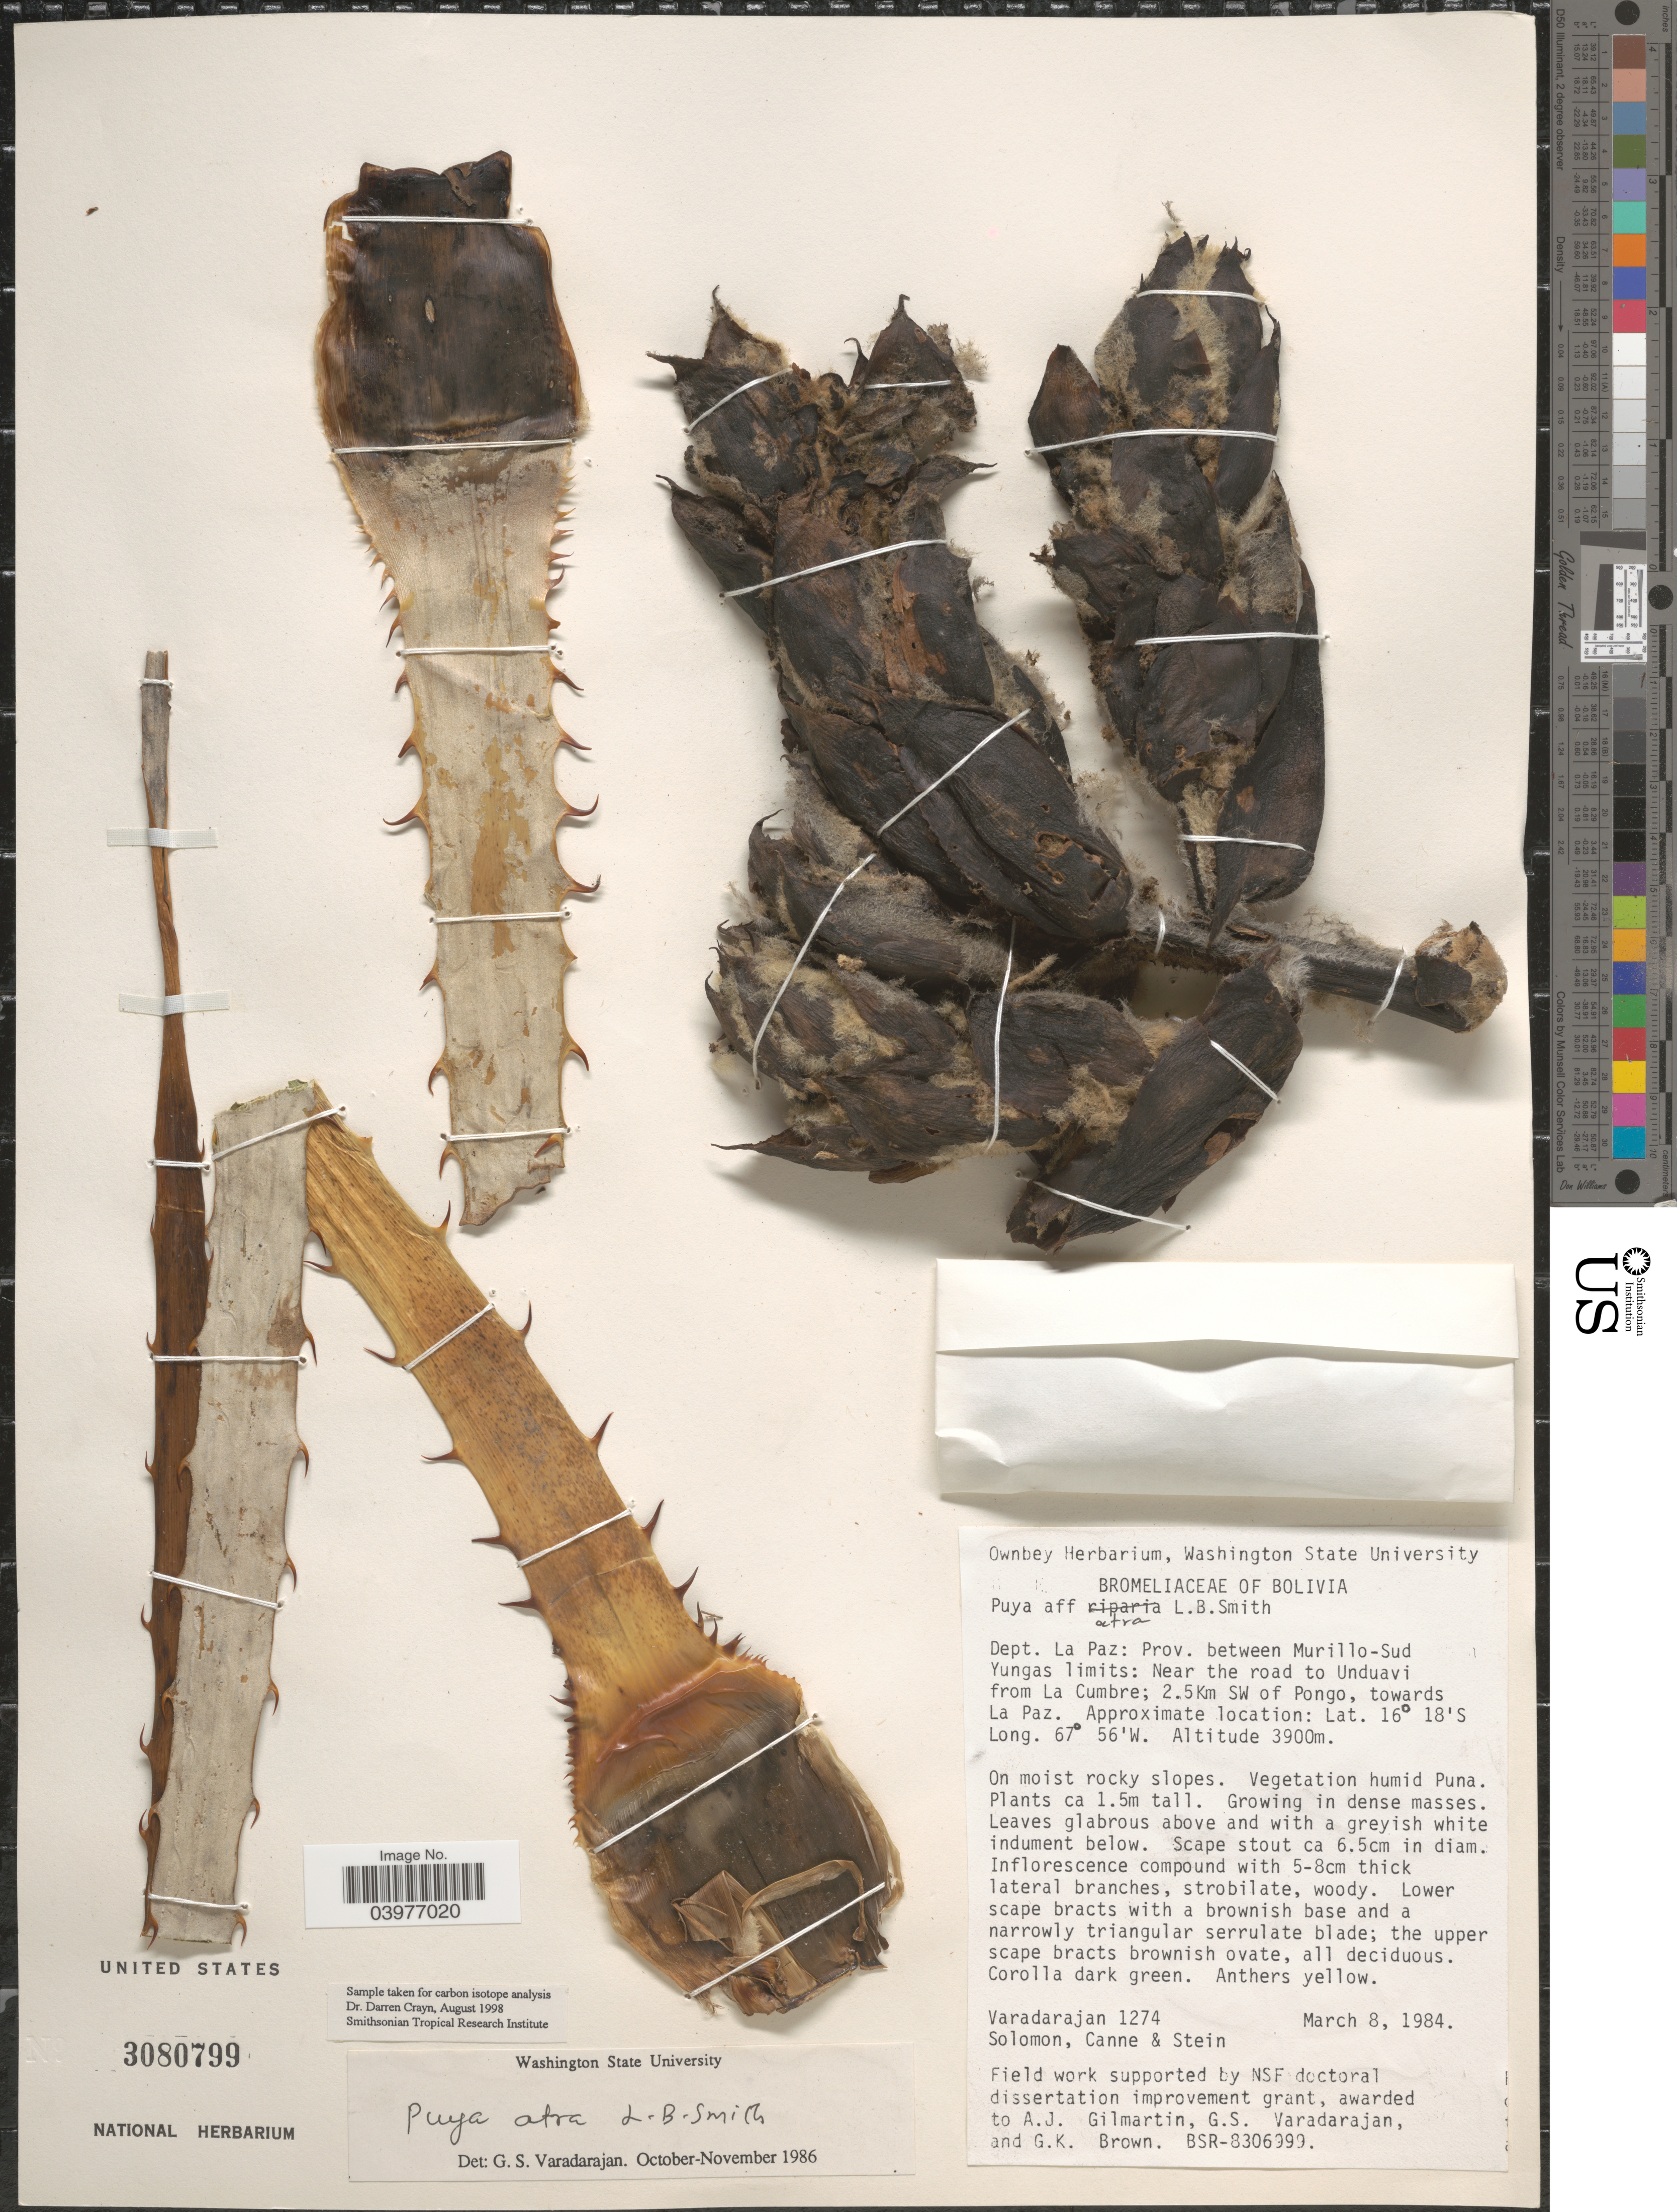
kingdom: Plantae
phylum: Tracheophyta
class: Liliopsida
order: Poales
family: Bromeliaceae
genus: Puya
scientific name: Puya atra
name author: L.B. Sm.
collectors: Varadarajan, --, Solomon, Canne & Stein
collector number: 1274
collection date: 1984-03-08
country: Bolivia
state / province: La Paz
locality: Dept. La Paz: Prov. between Murillo-Sud Yungas limits: Near the road to Unduavi from La Cumbre; 2.5 Km SW of Pongo, towards La Paz.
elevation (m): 3900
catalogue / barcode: US 3080799